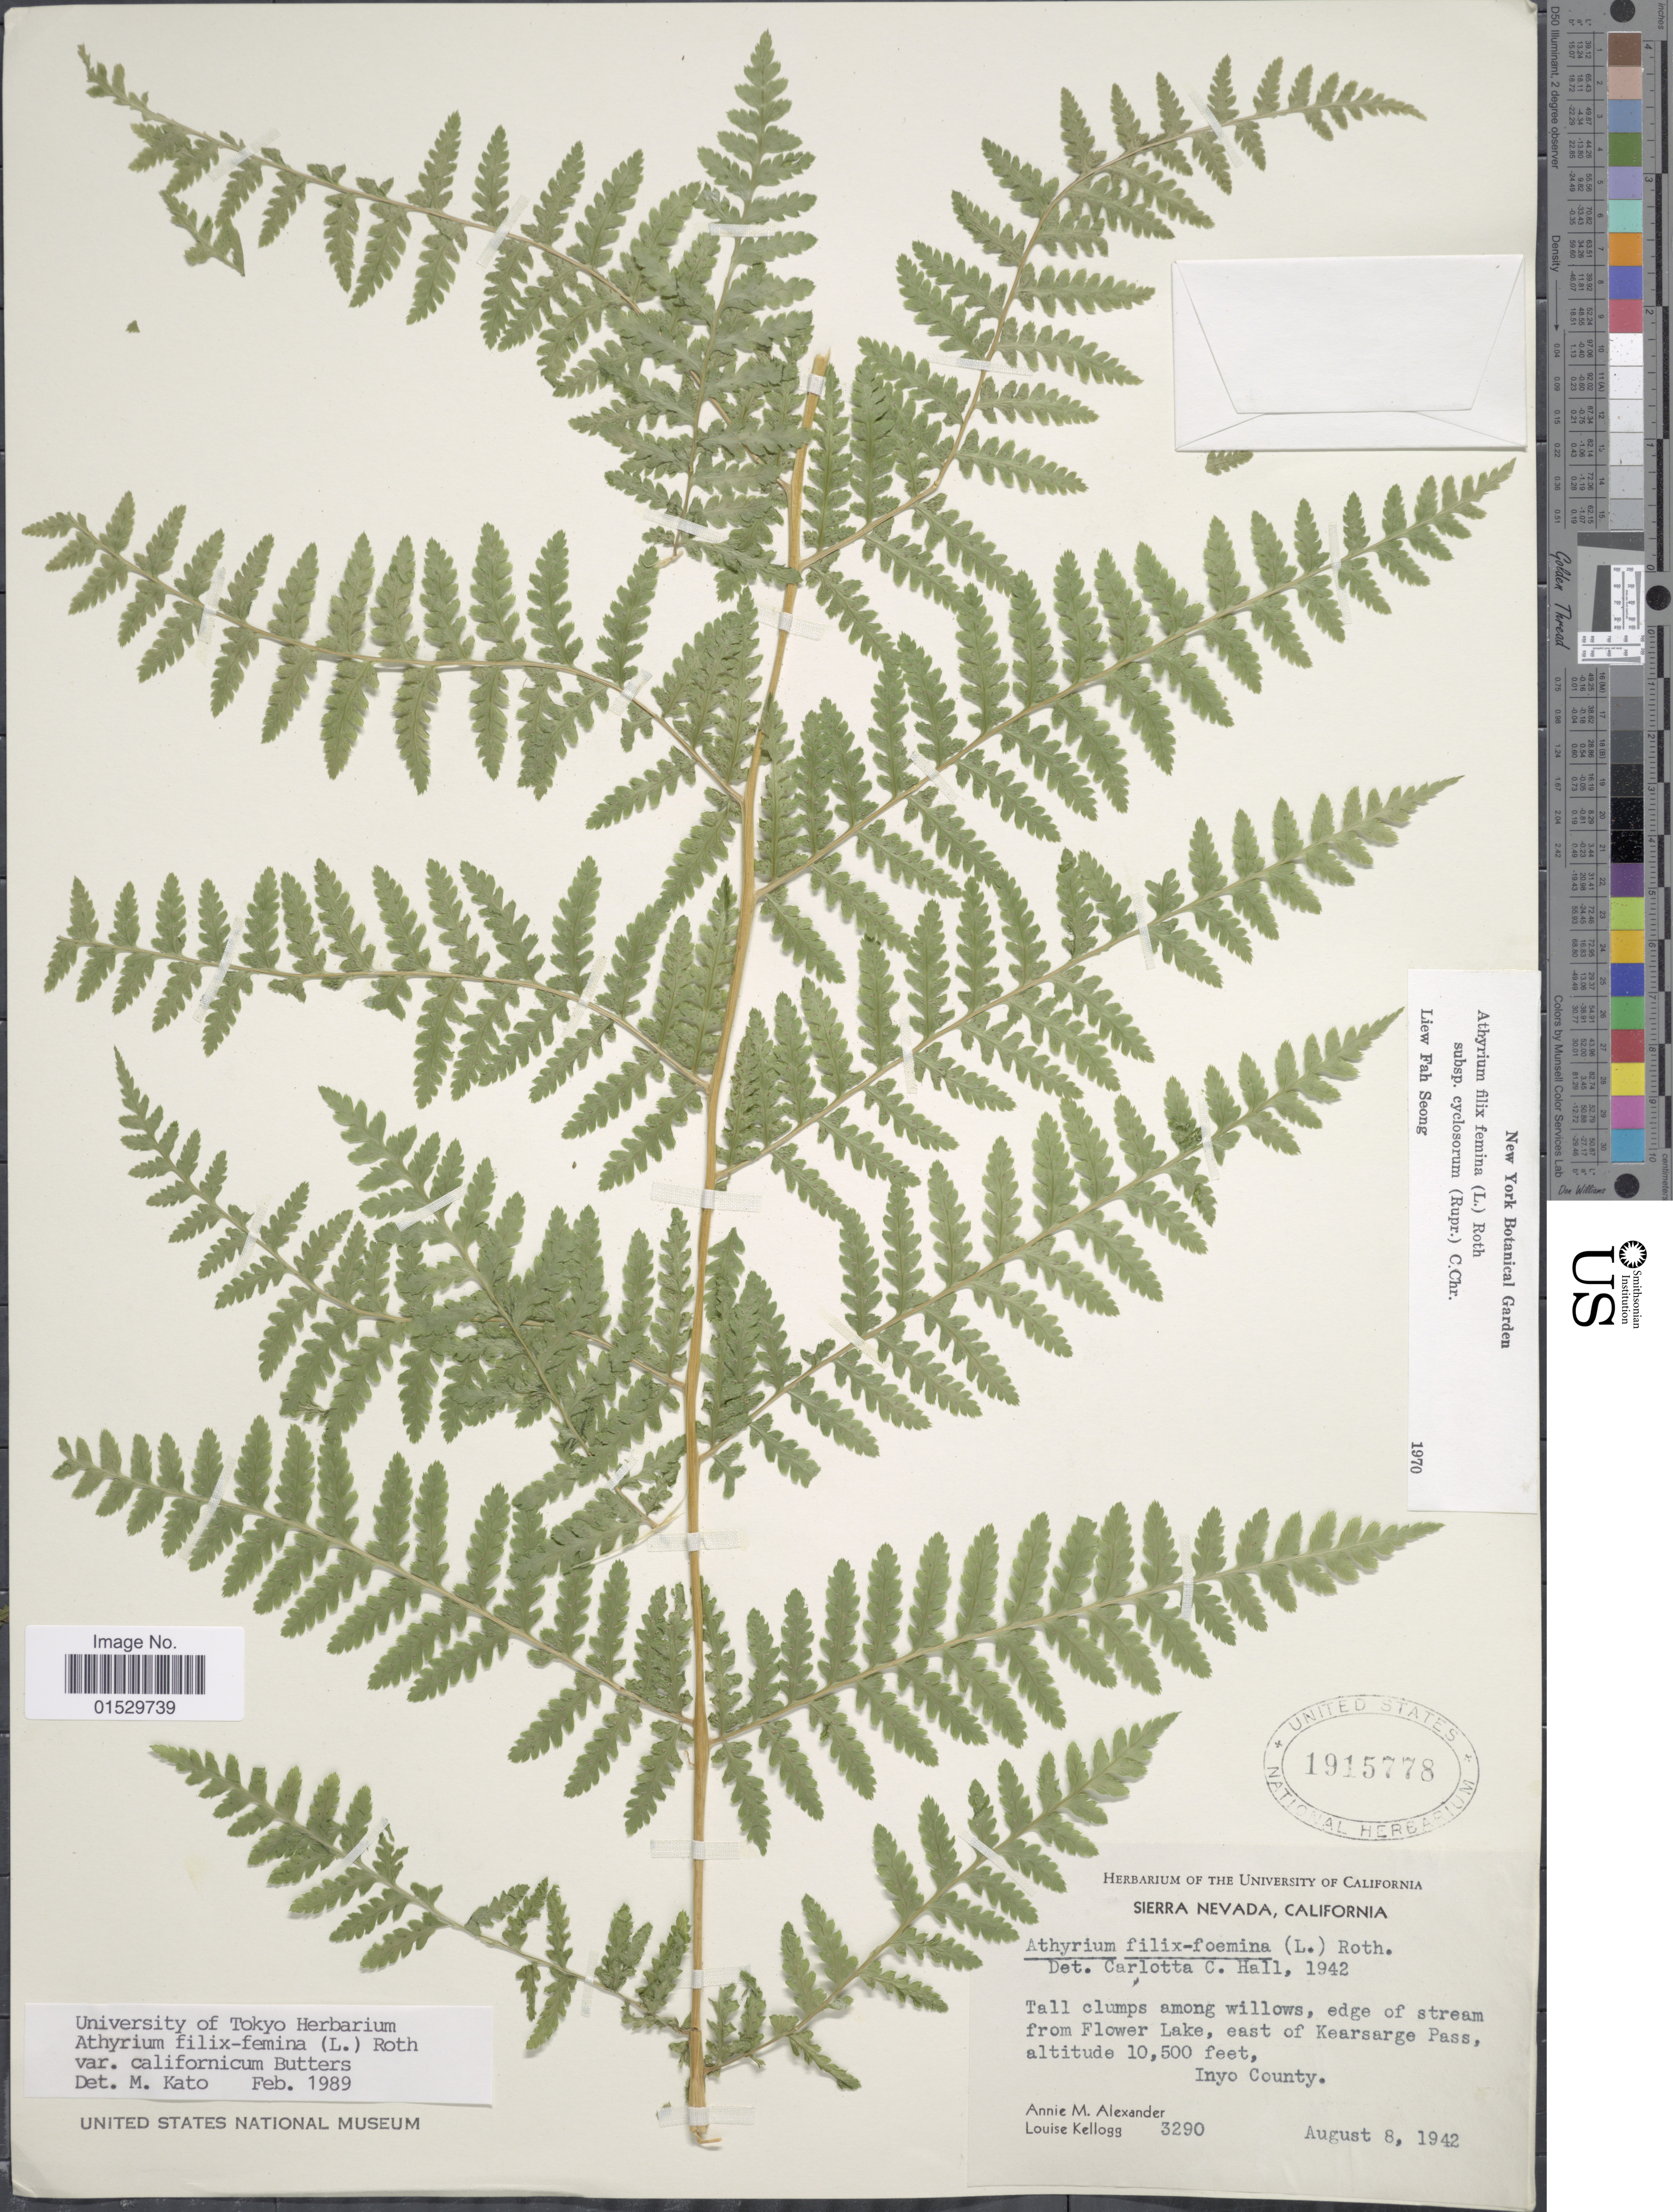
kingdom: Plantae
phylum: Tracheophyta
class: Polypodiopsida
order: Polypodiales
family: Athyriaceae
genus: Athyrium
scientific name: Athyrium filix-femina var. californicum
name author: Butters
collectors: A. M. Alexander & L. Kellogg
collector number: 3290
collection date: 1942-08-08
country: United States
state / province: California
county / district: Inyo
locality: Sierra Nevada, edge of stream from Flower Lake, east of Kearsarge Pass, Inyo County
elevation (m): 3200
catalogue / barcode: US 1915778